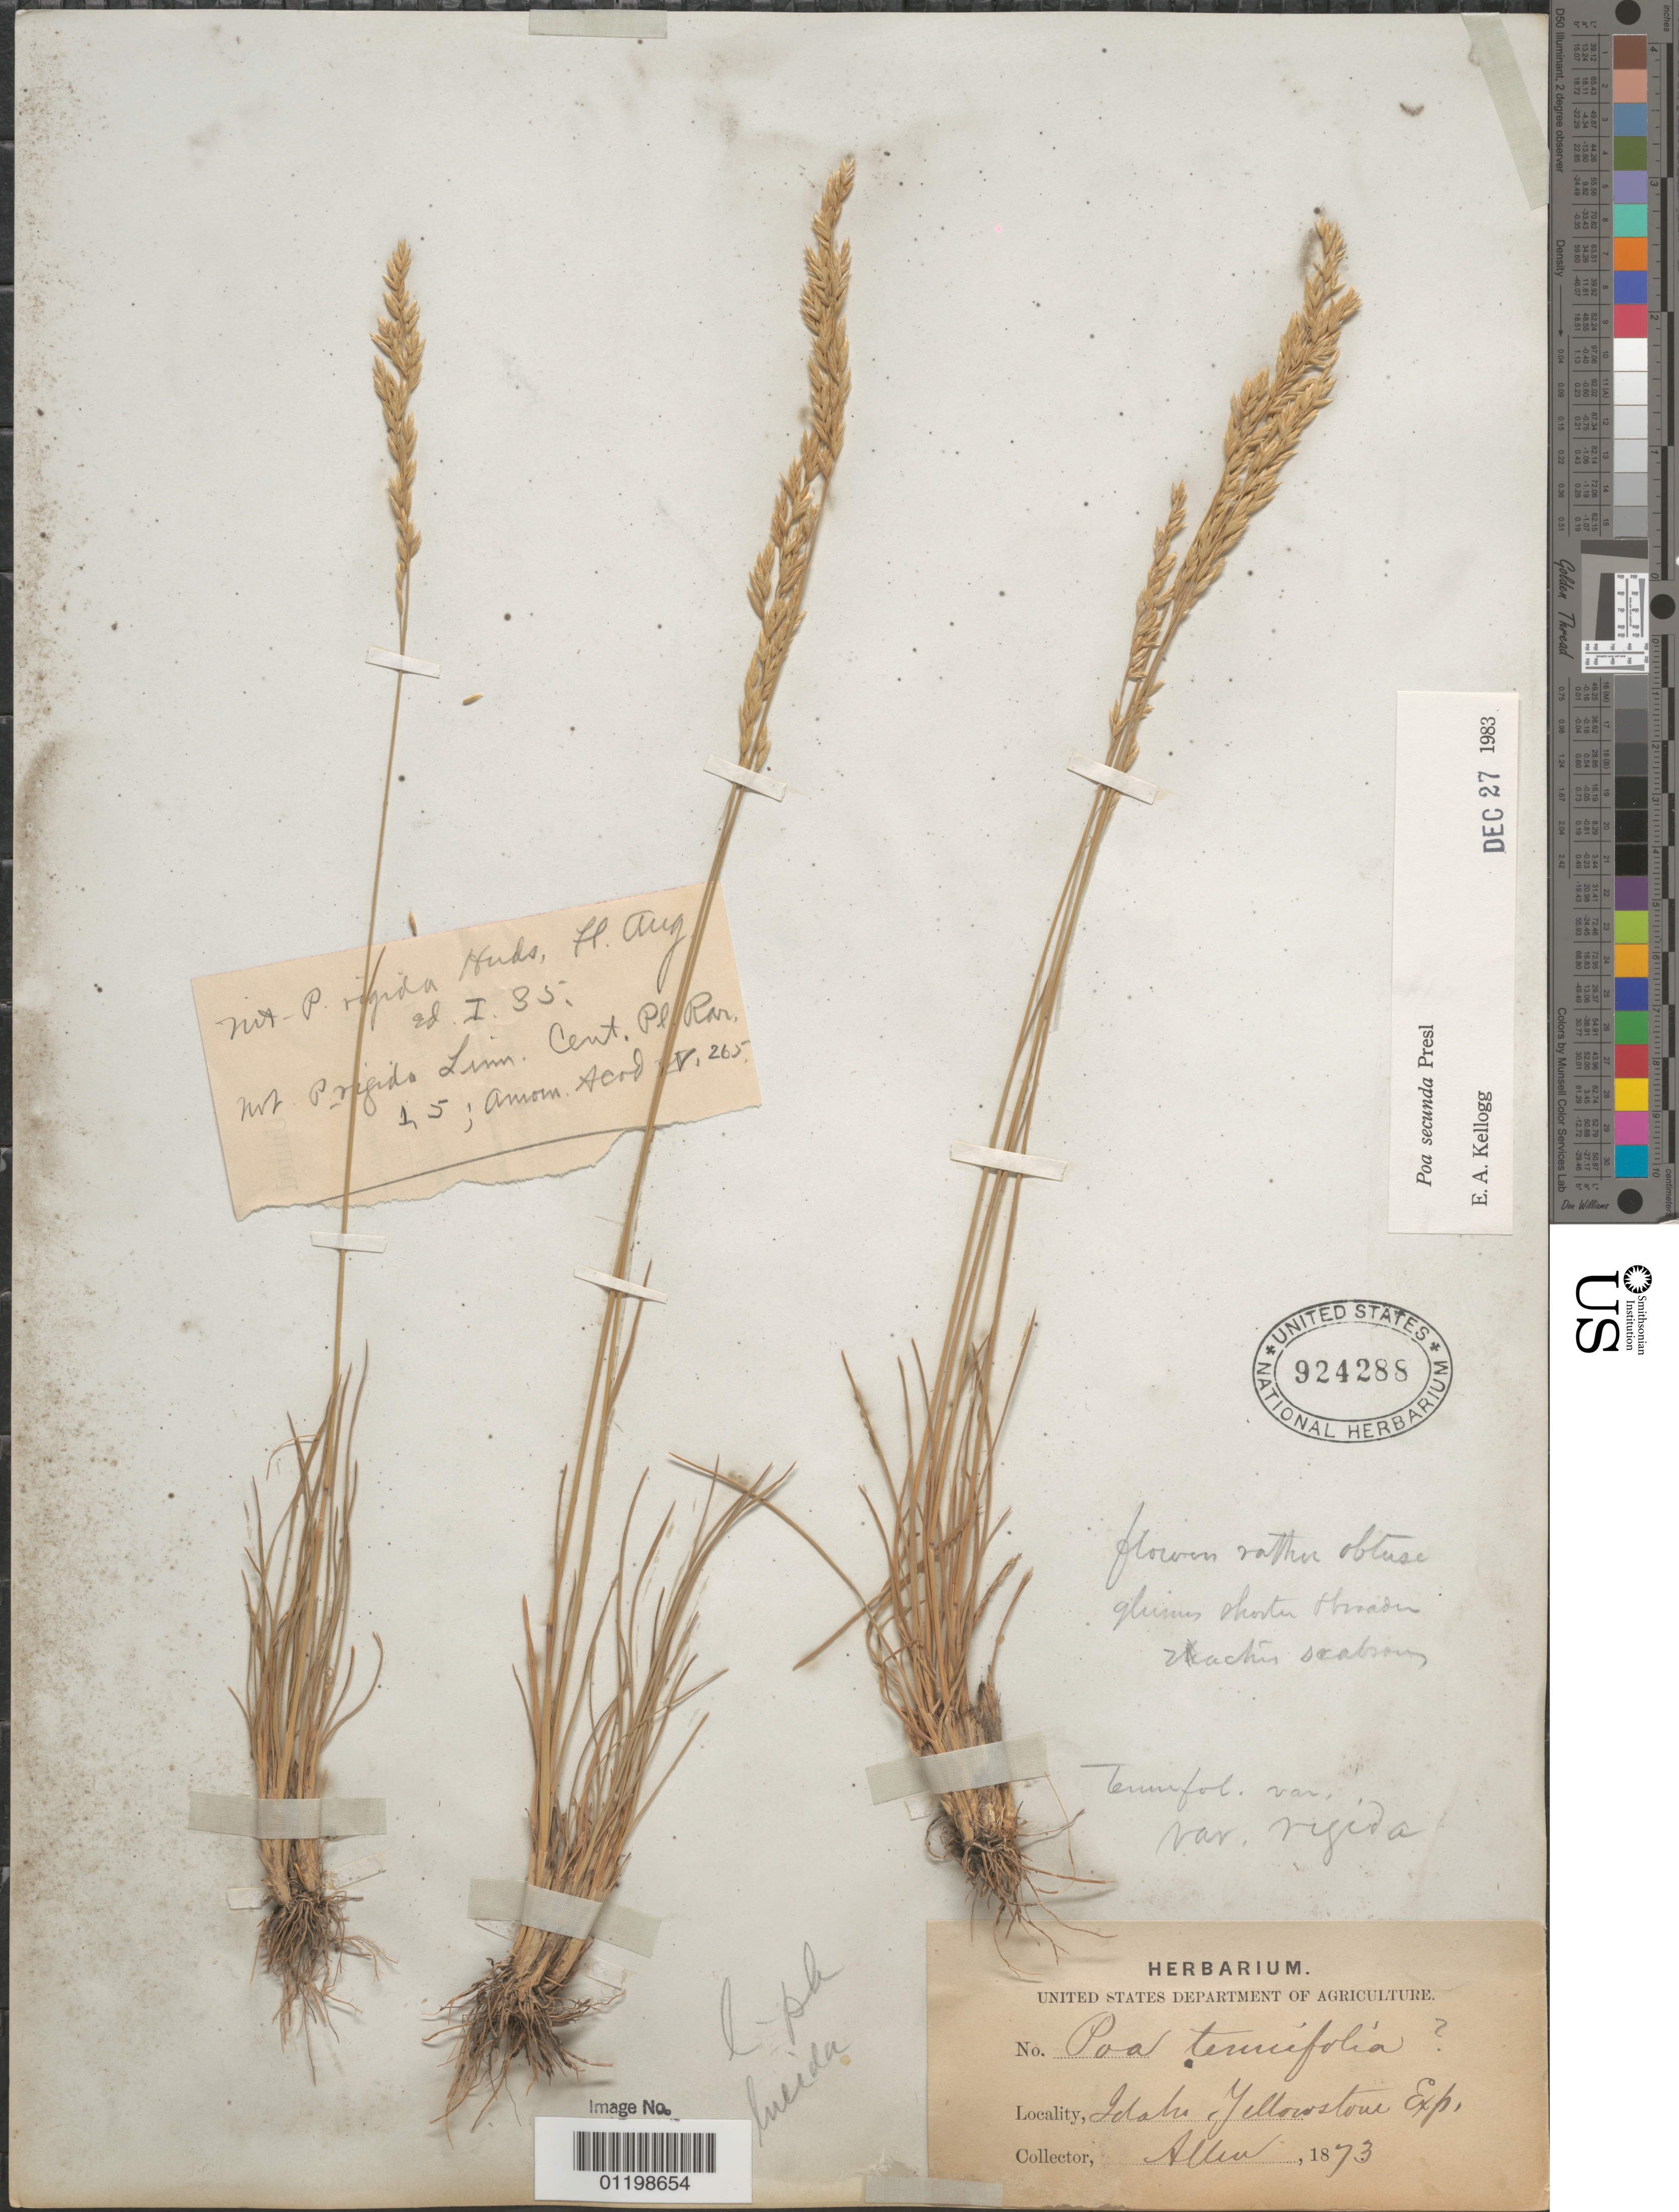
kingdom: Plantae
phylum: Tracheophyta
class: Liliopsida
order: Poales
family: Poaceae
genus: Poa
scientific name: Poa secunda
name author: J. Presl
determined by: Kellogg, E. A.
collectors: -- Allen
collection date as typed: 1873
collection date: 1873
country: United States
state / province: Idaho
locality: Yellowstone Exp.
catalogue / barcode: US 924288